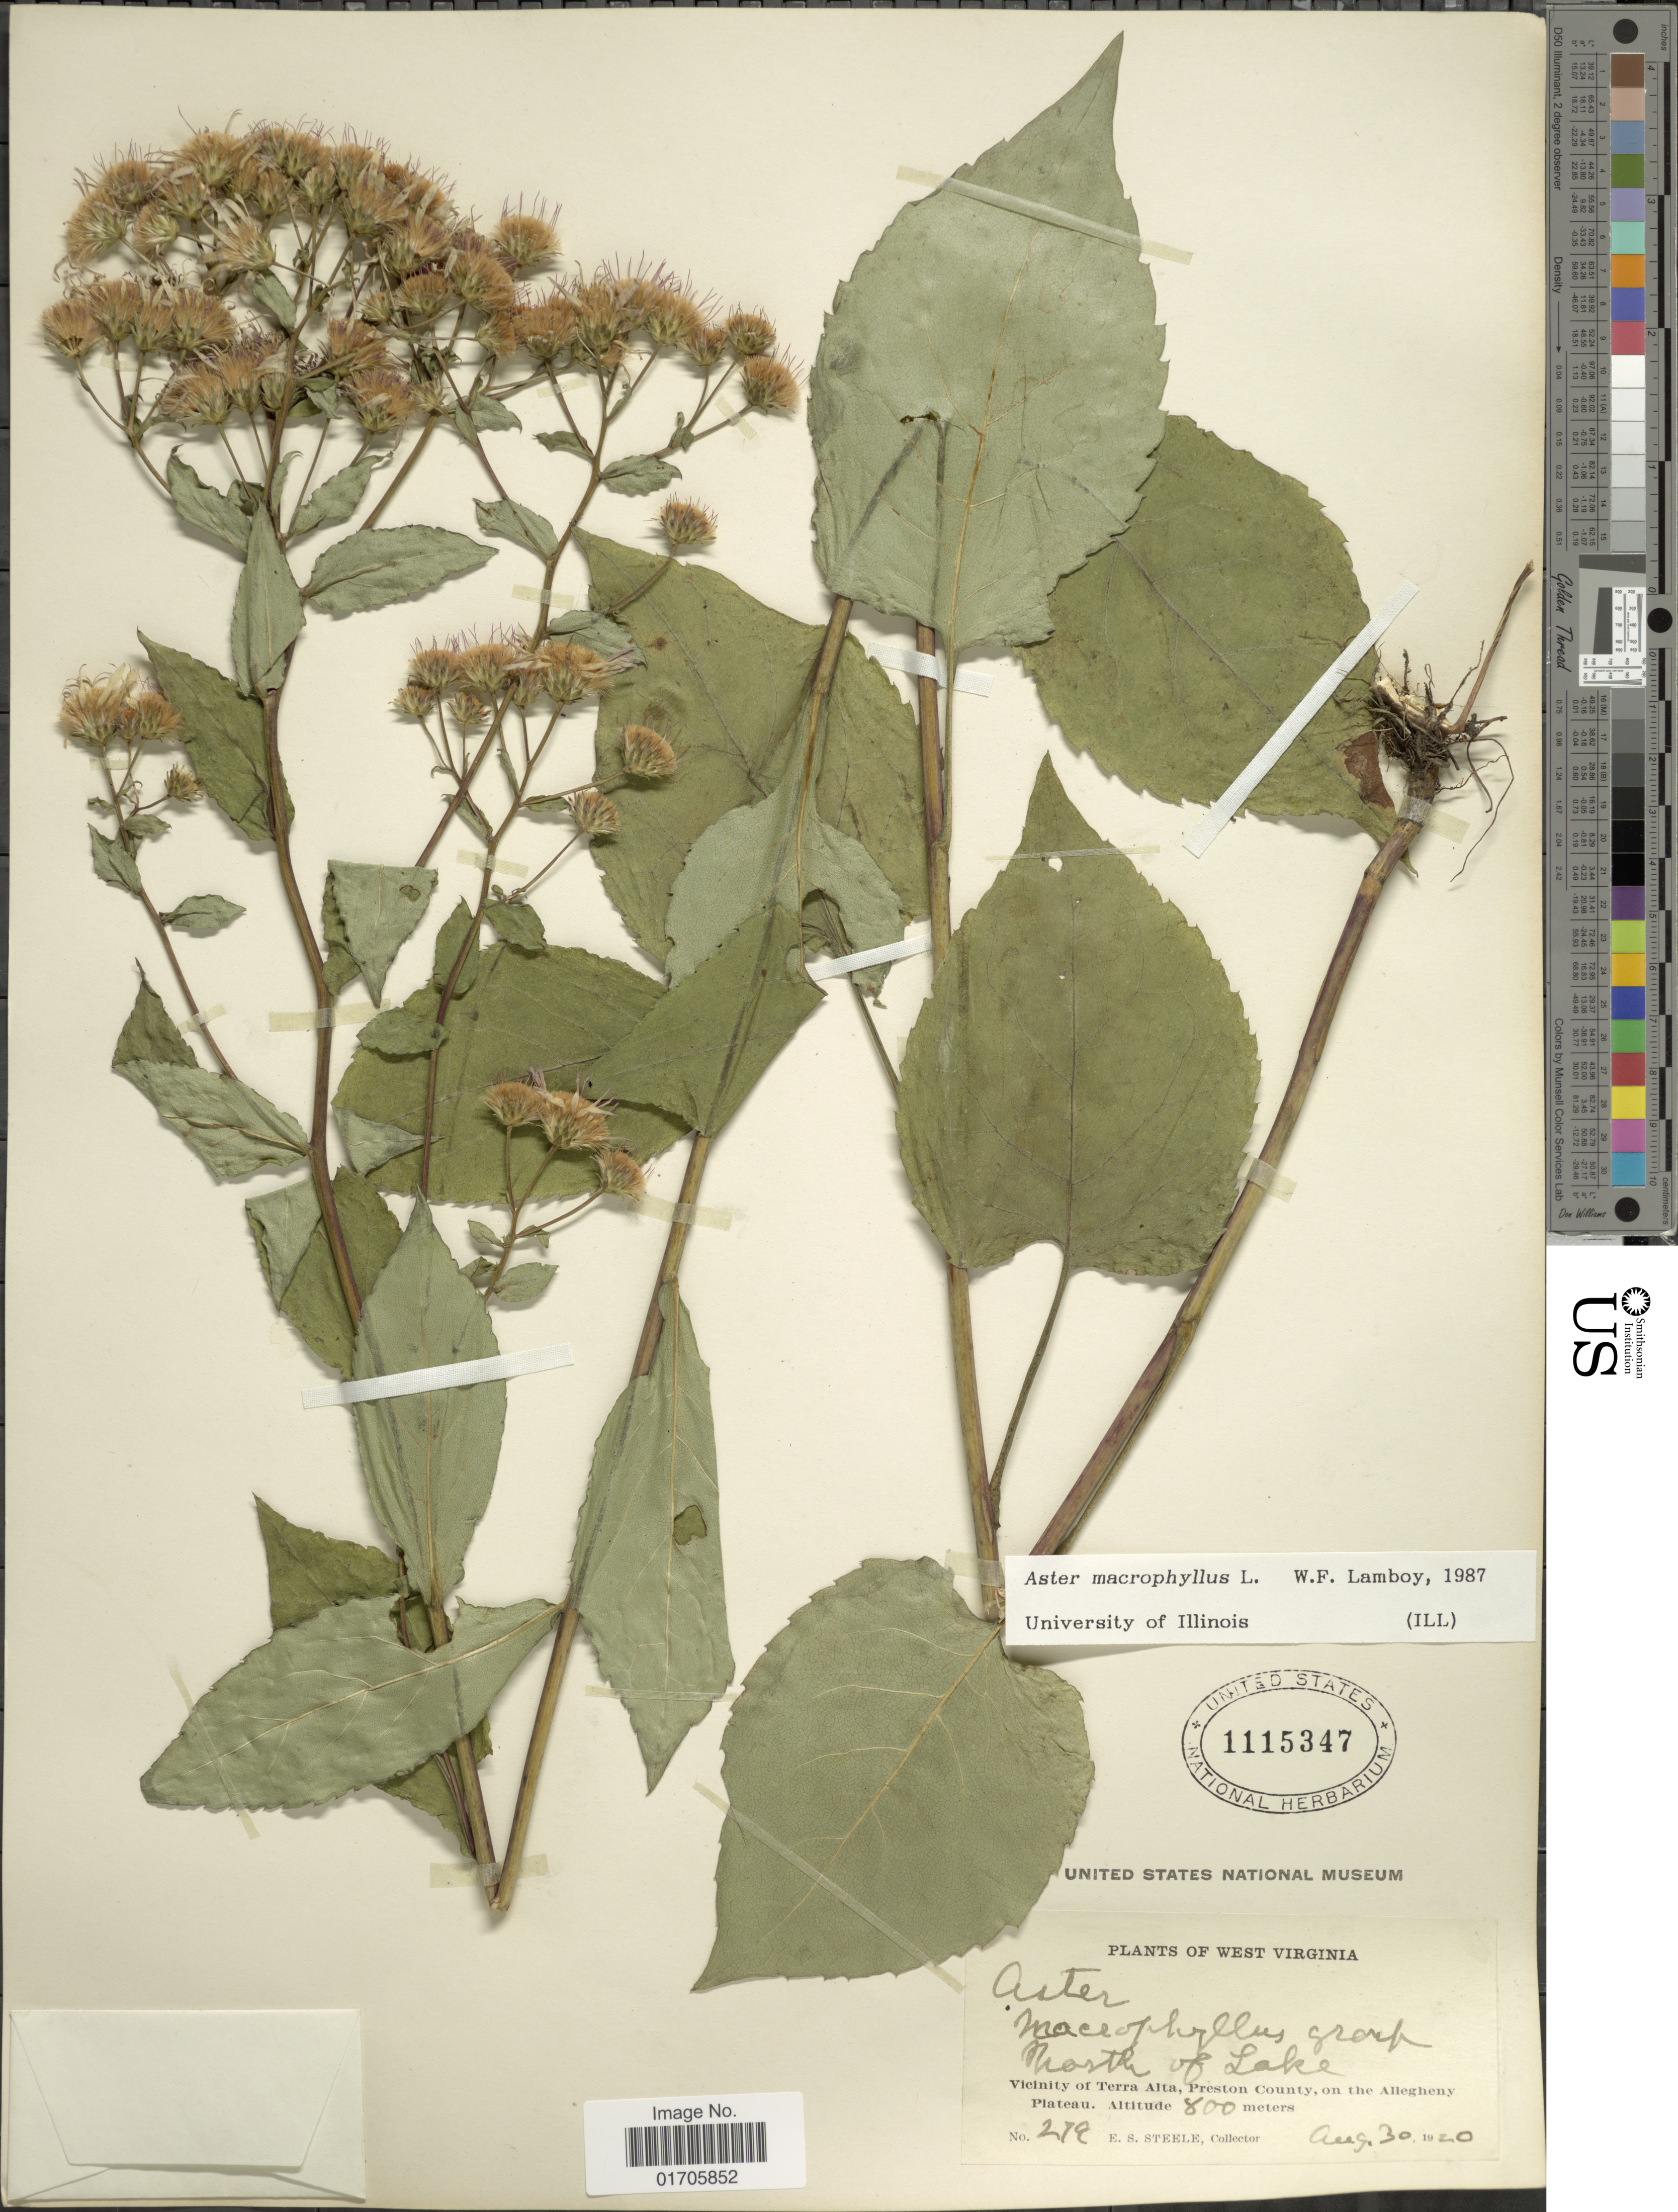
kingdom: Plantae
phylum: Tracheophyta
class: Magnoliopsida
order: Asterales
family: Asteraceae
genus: Eurybia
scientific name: Eurybia macrophylla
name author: (L.) Cass.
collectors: E. Steele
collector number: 279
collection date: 1920-08-30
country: United States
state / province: West Virginia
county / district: Preston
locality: North of Lake. Vicinity of Terra Alta, Preston County, on the Allegheny Plateau.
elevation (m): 800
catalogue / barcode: US 1115347